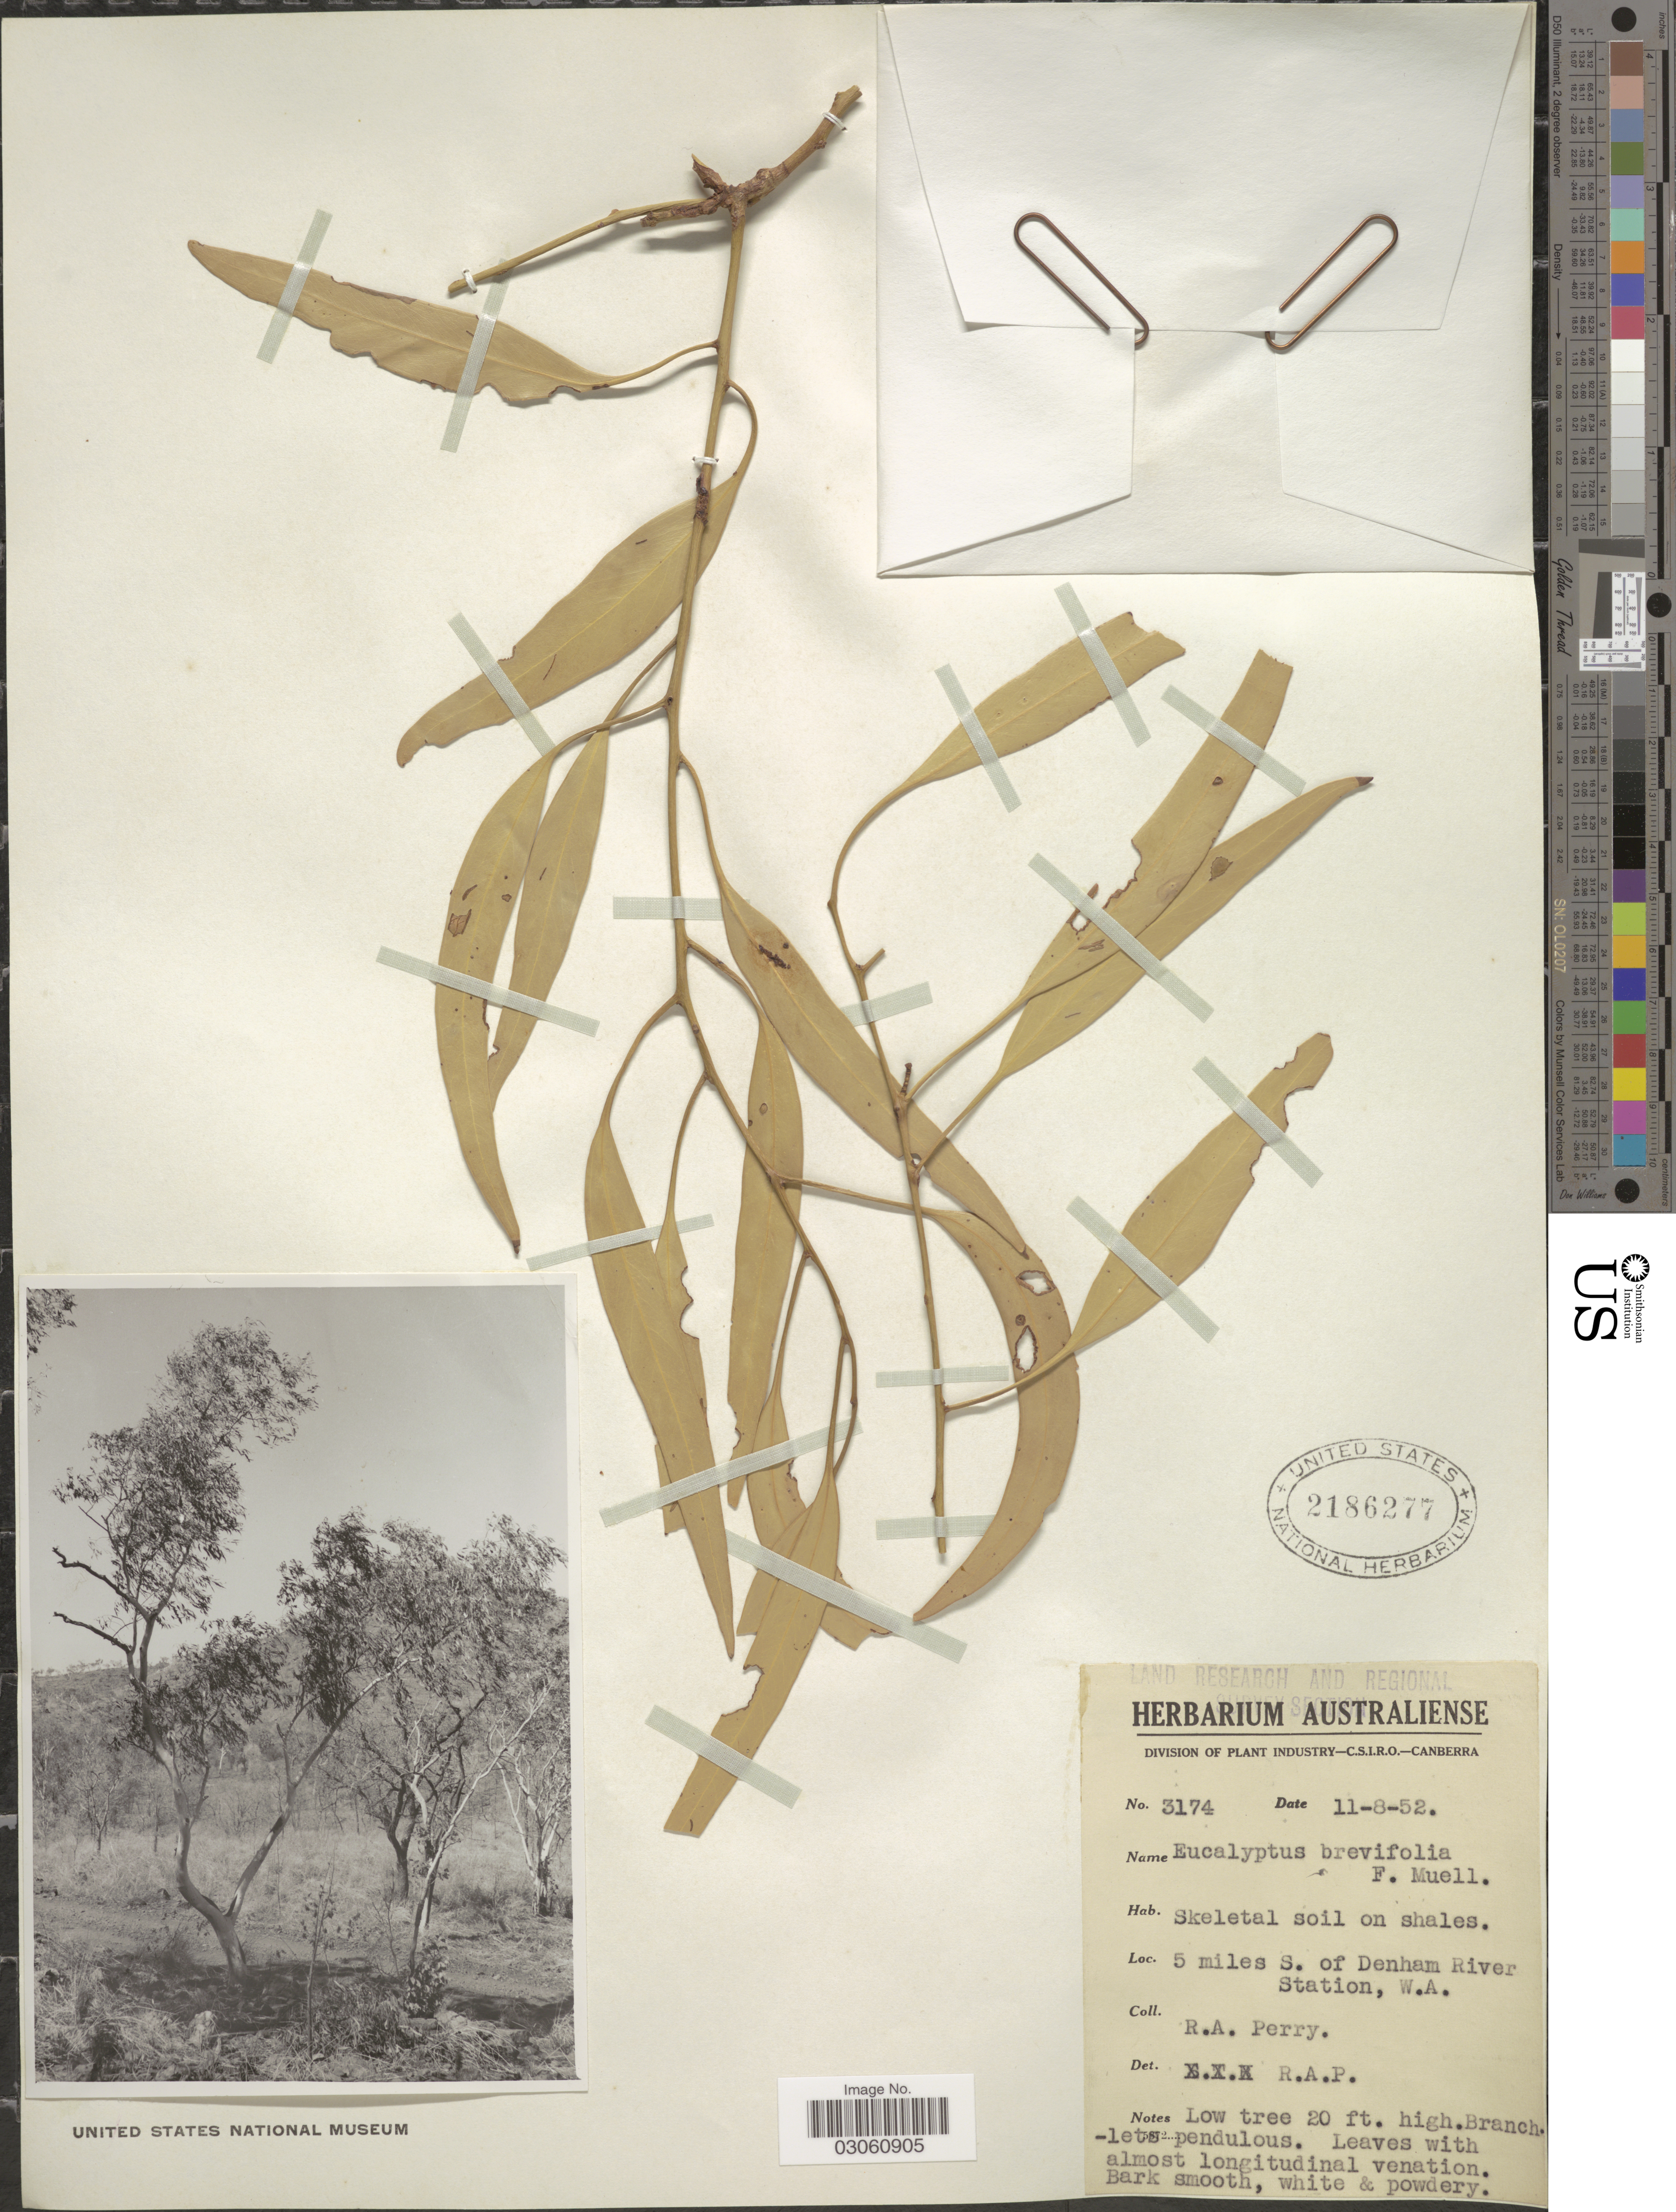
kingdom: Plantae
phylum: Tracheophyta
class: Magnoliopsida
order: Myrtales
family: Myrtaceae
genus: Eucalyptus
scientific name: Eucalyptus brevifolia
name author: F. Muell.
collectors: Perry, R. A.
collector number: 3174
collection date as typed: Transcribed d/m/y: 11/8/52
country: Australia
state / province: Western Australia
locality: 5 miles S. of Denham River Station, W.A.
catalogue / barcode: US 2186277